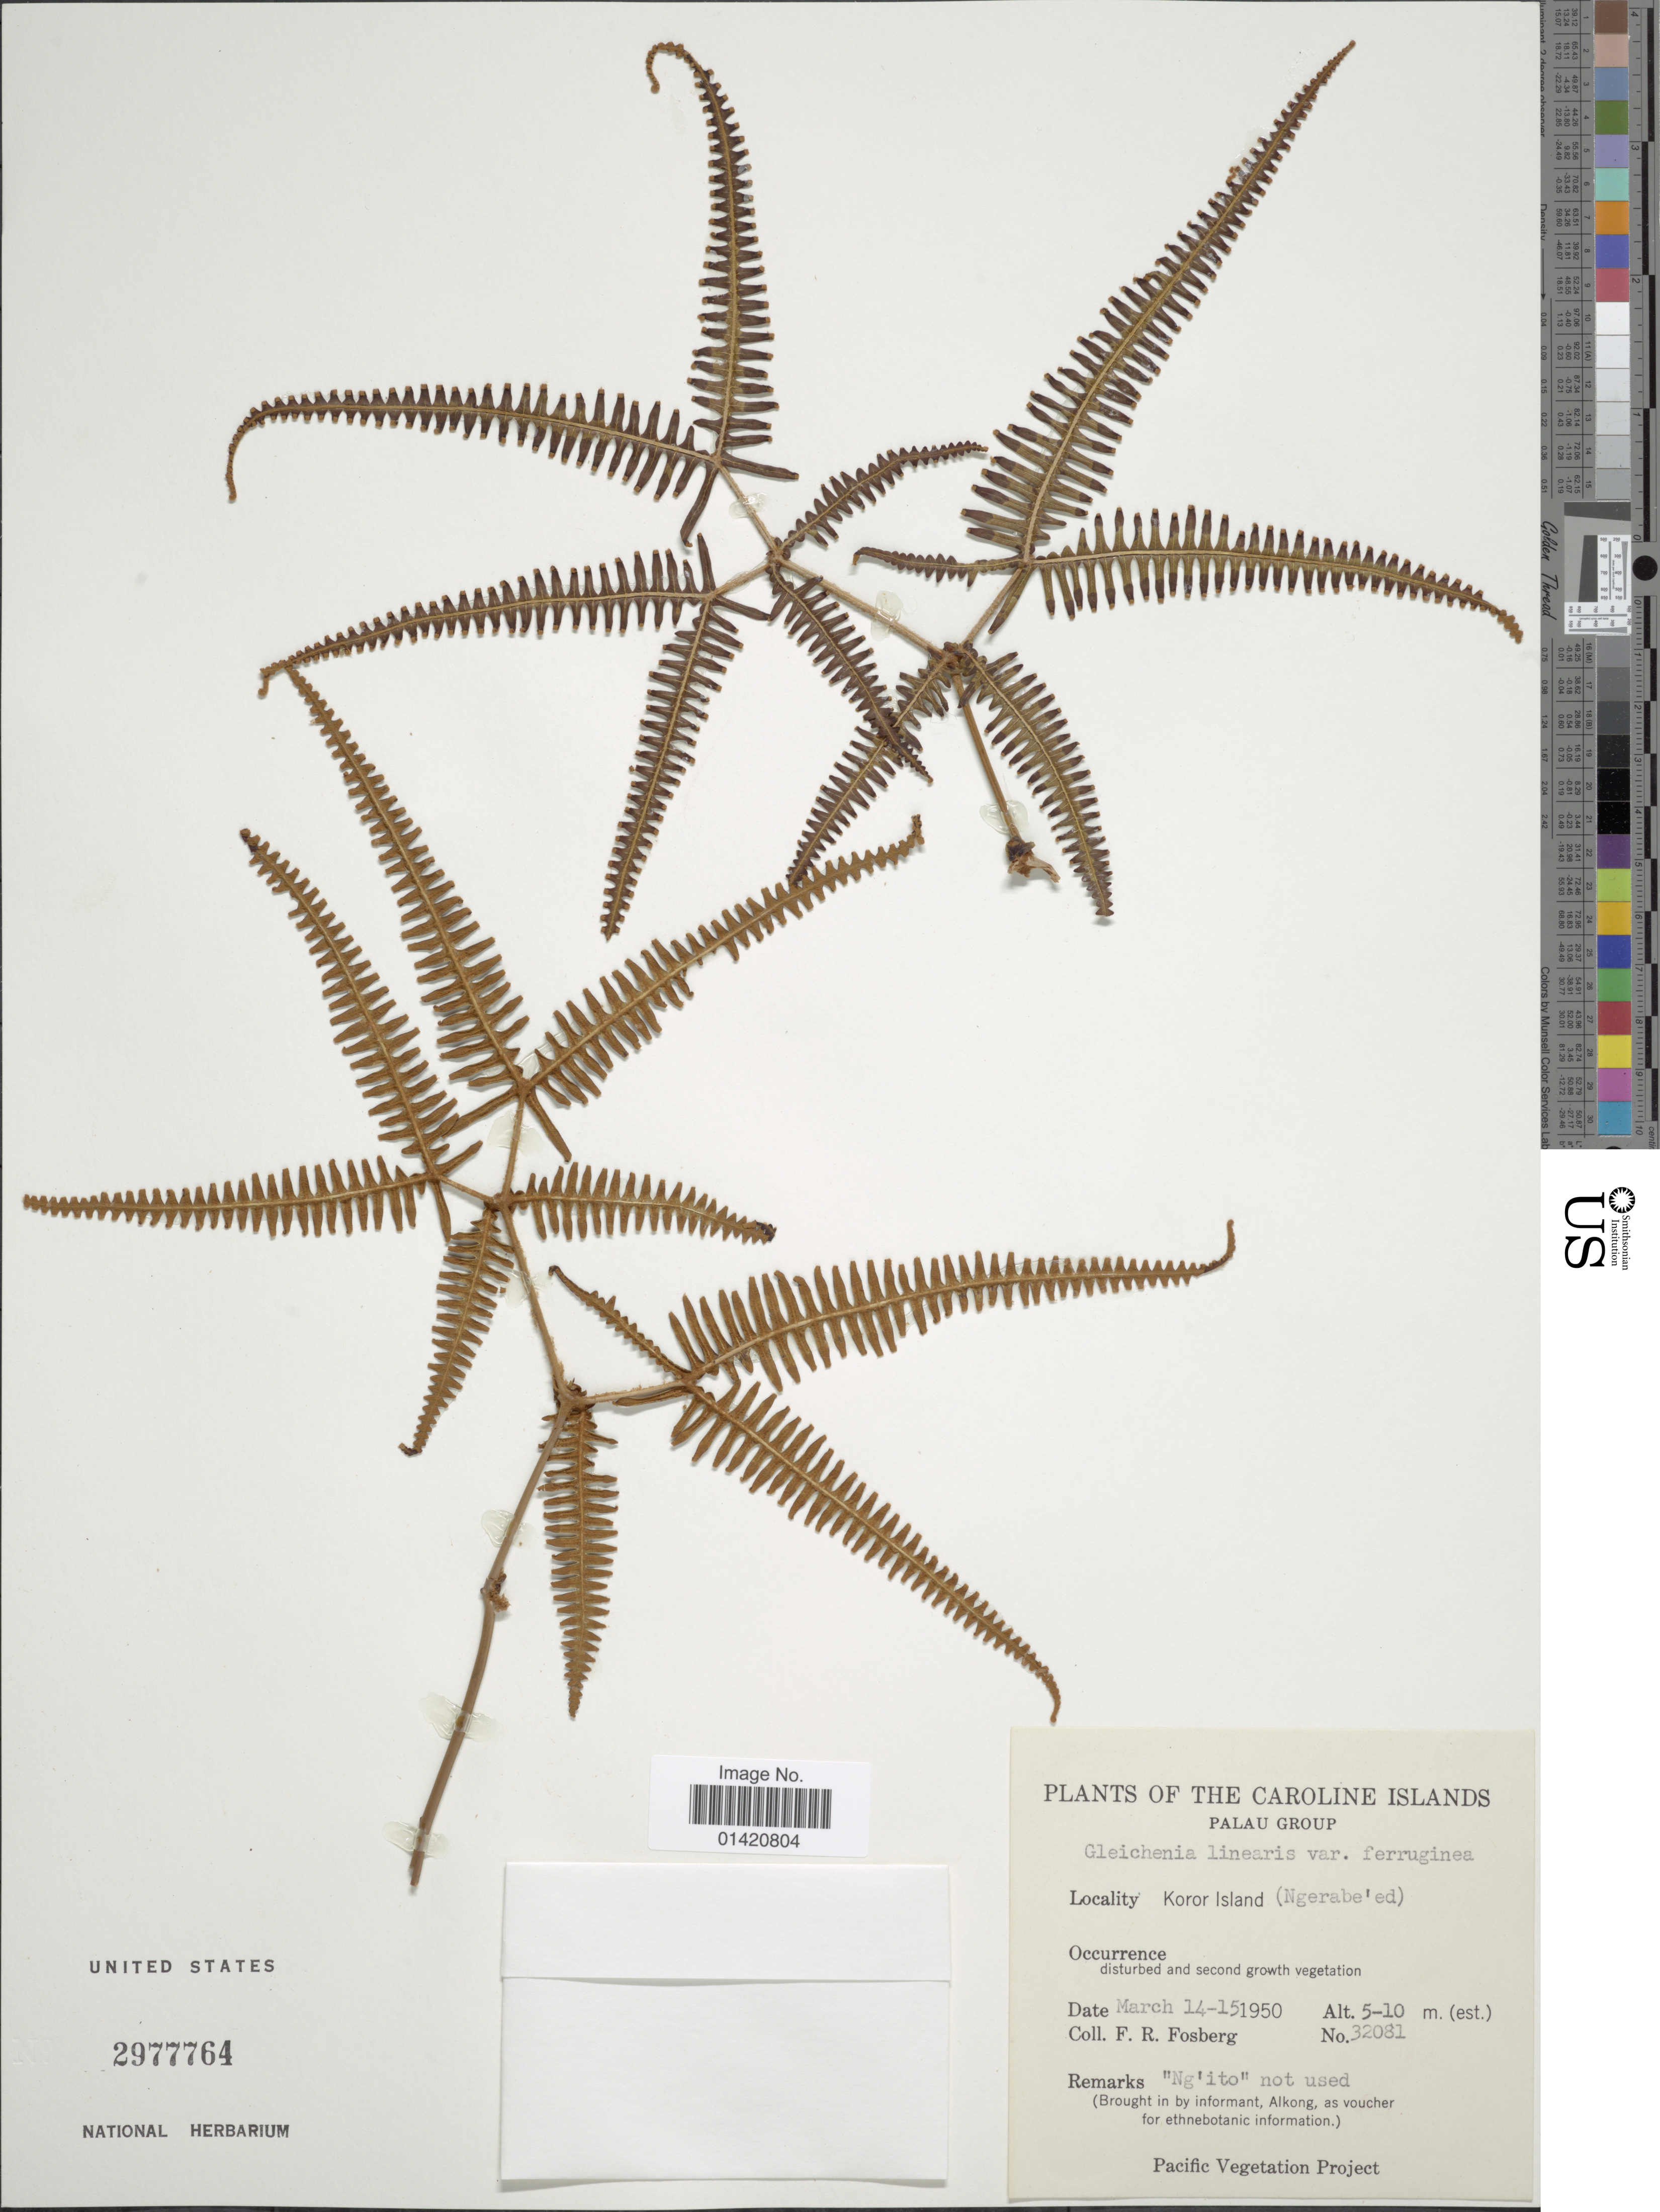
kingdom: Plantae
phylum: Tracheophyta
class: Polypodiopsida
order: Gleicheniales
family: Gleicheniaceae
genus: Dicranopteris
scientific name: Dicranopteris linearis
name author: (Burm. f.) Underw.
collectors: F. R. Fosberg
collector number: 32081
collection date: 1950-03-14/1950-03-15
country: Palau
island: Oreor [Koror]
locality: Palau Group, Koror Island (Ngerabe'ed)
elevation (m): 5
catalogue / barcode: US 2977764